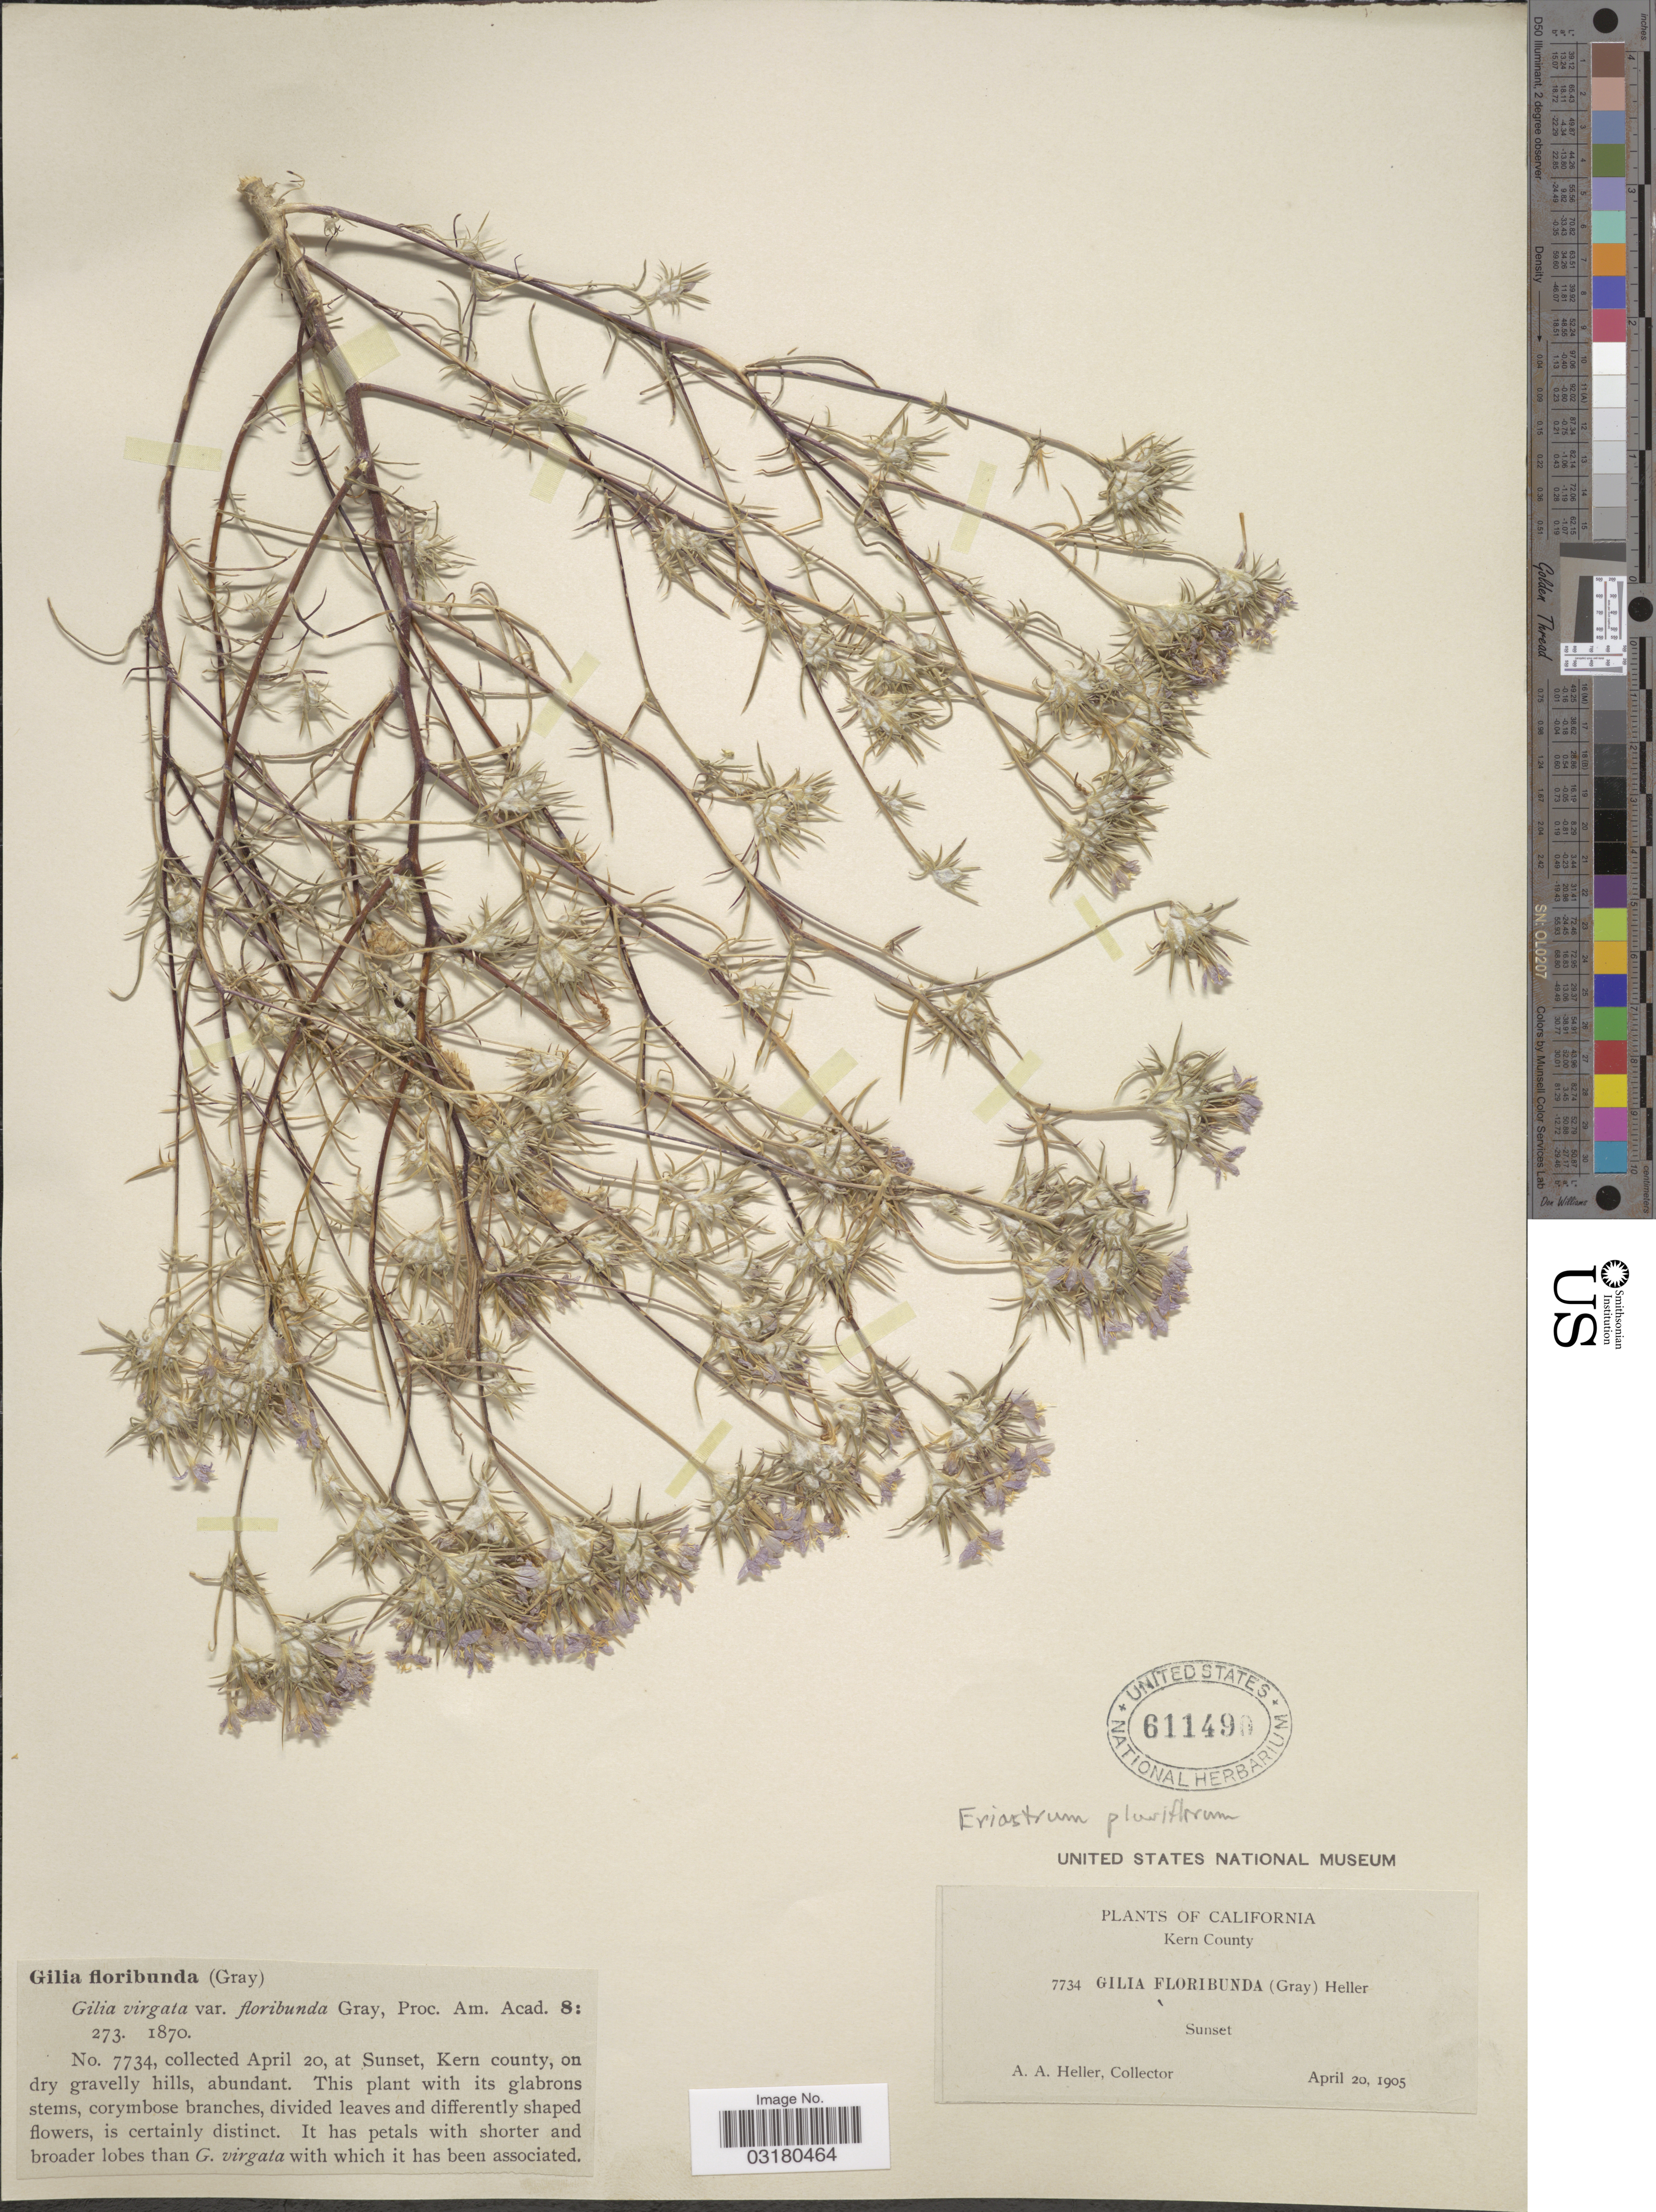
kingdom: Plantae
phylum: Tracheophyta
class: Magnoliopsida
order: Ericales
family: Polemoniaceae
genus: Eriastrum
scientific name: Eriastrum pluriflorum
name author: (A. Heller) H. Mason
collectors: A. A. Heller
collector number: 7734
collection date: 1905-04-20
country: United States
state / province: California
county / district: Kern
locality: Kern County, at Sunset.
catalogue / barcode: US 611490